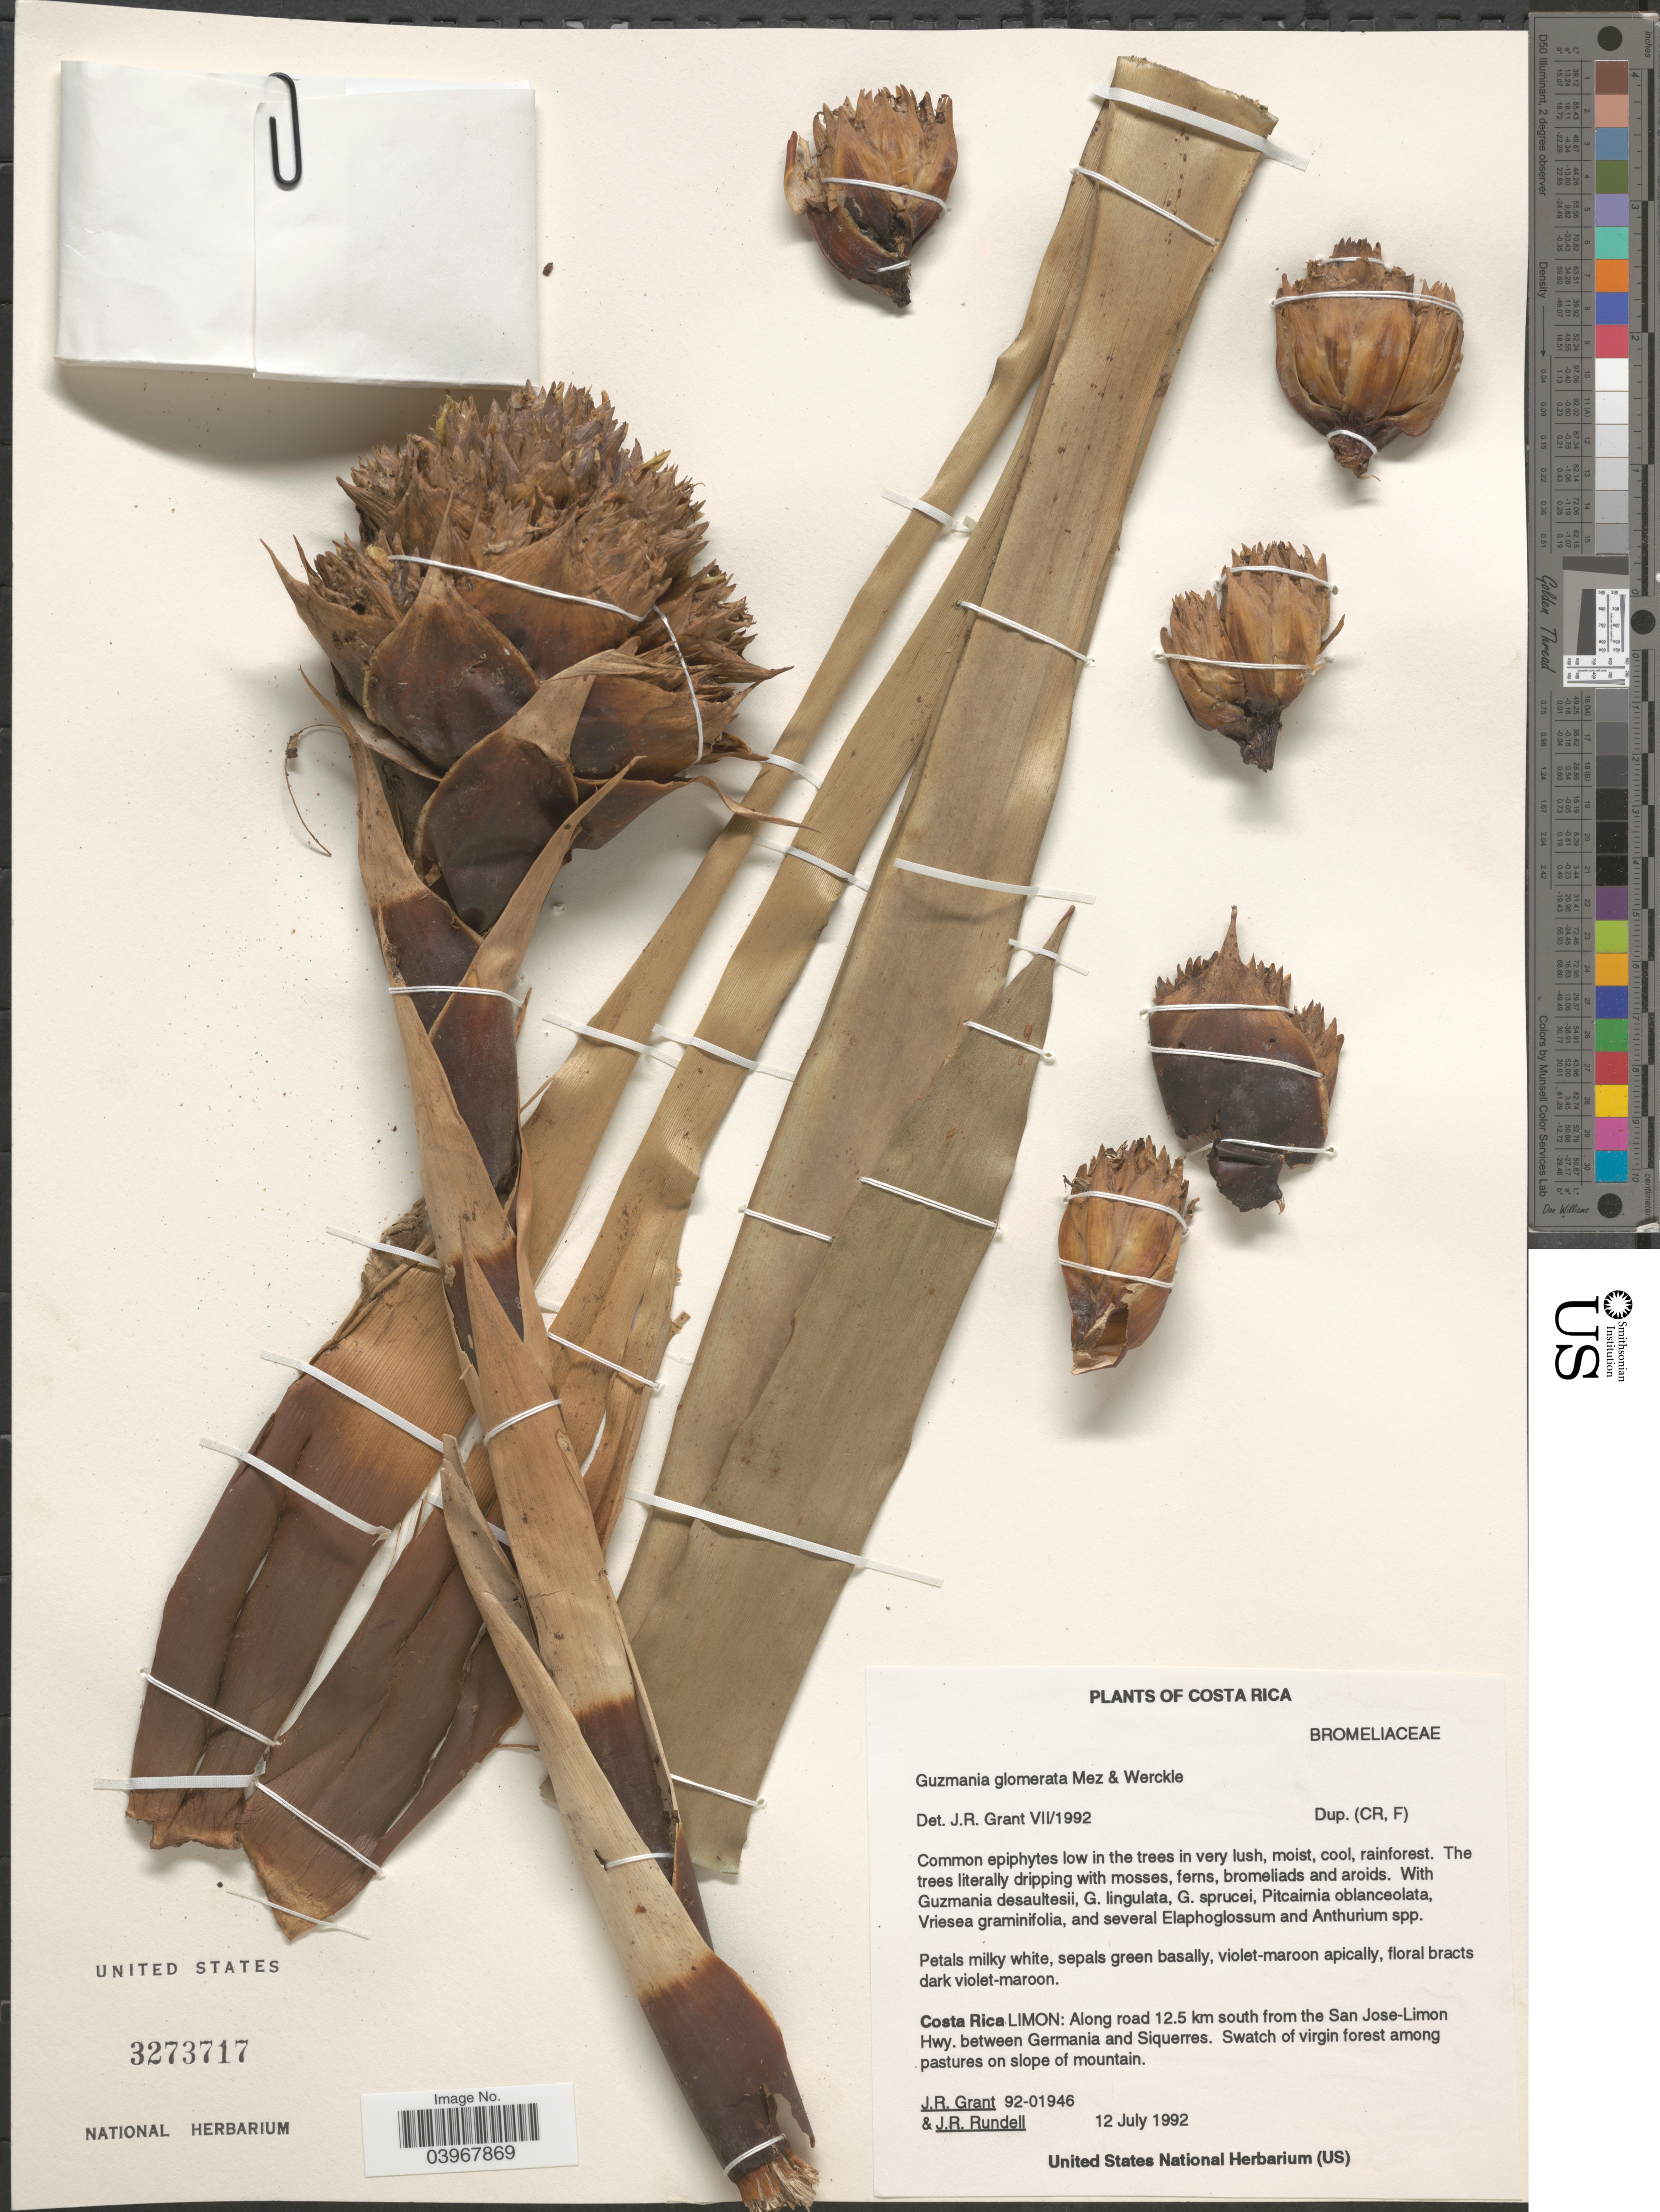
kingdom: Plantae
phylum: Tracheophyta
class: Liliopsida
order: Poales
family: Bromeliaceae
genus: Guzmania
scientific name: Guzmania glomerata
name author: Mez & Mez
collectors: J. Grant & J. R. Rundell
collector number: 92-01946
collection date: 1992-07-12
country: Costa Rica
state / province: Limón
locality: Along road 12.5 km south from the San Jose-Limon Hwy. between Germania and Siquerres.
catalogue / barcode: US 3273717